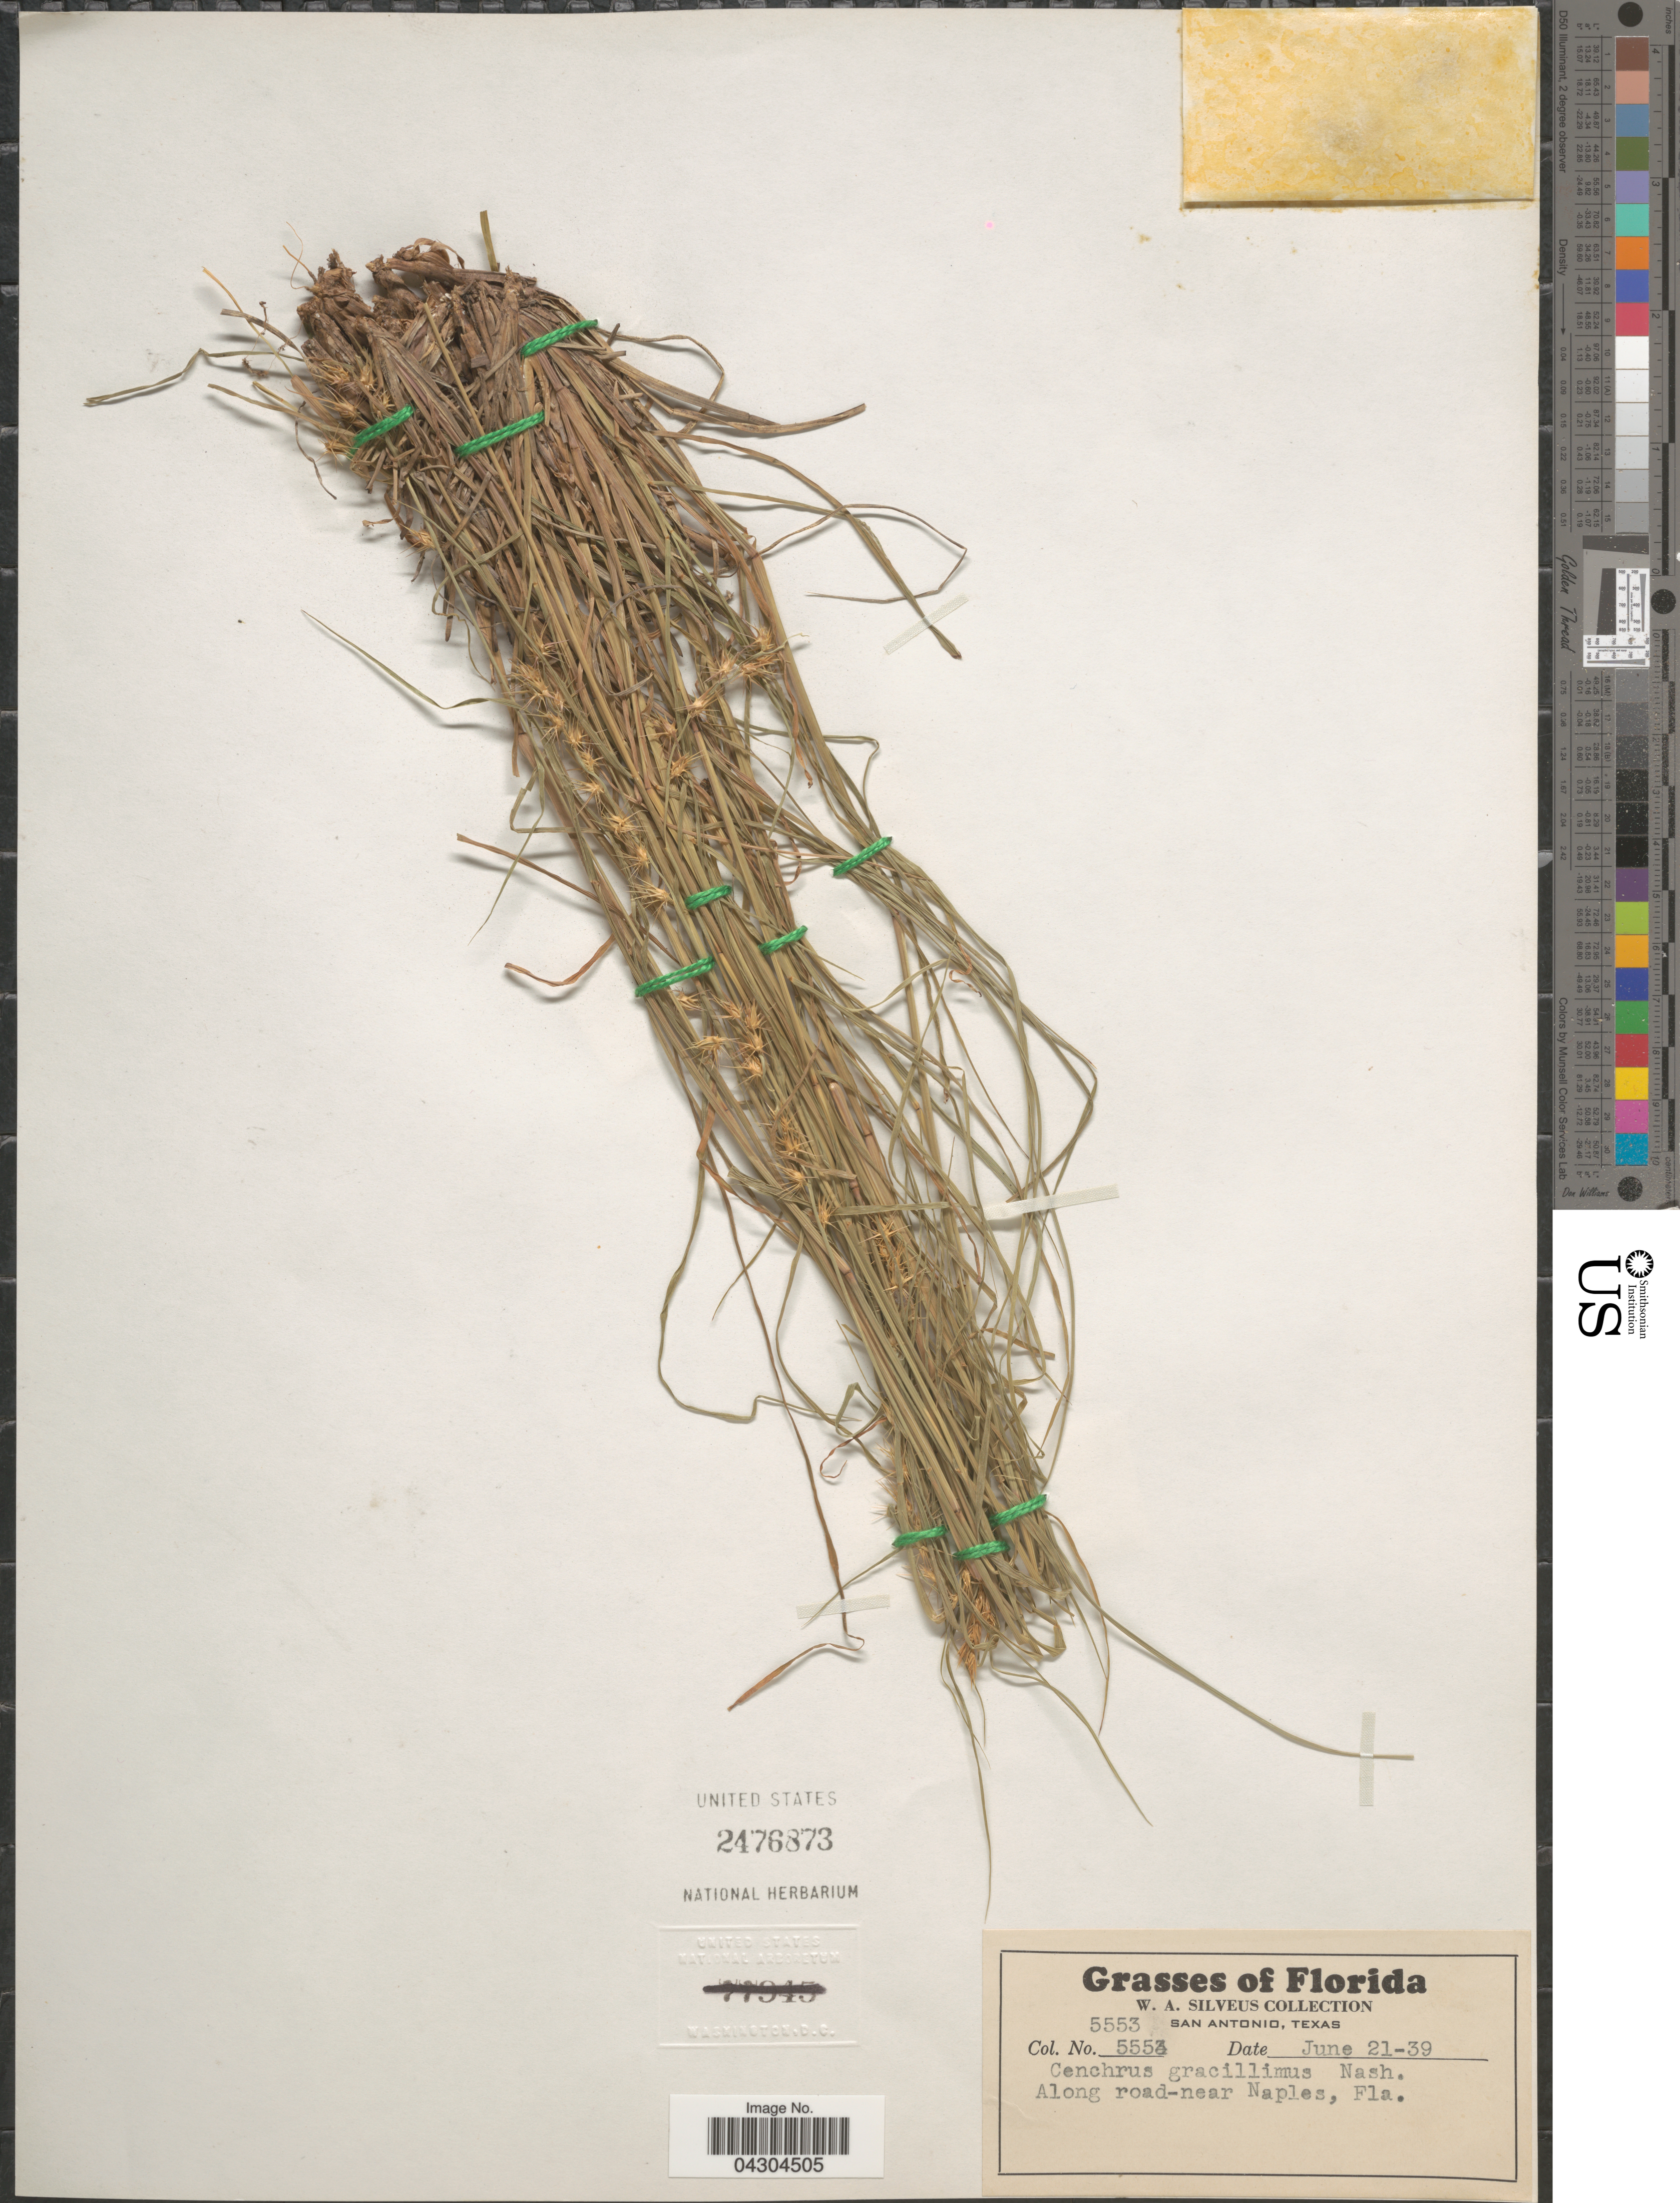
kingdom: Plantae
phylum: Tracheophyta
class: Liliopsida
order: Poales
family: Poaceae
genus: Cenchrus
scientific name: Cenchrus gracillimus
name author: Nash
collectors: W. Silveus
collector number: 5553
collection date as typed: Transcribed d/m/y: 21/6/39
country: United States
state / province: Florida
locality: Along road-near Naples.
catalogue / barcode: US 2476873